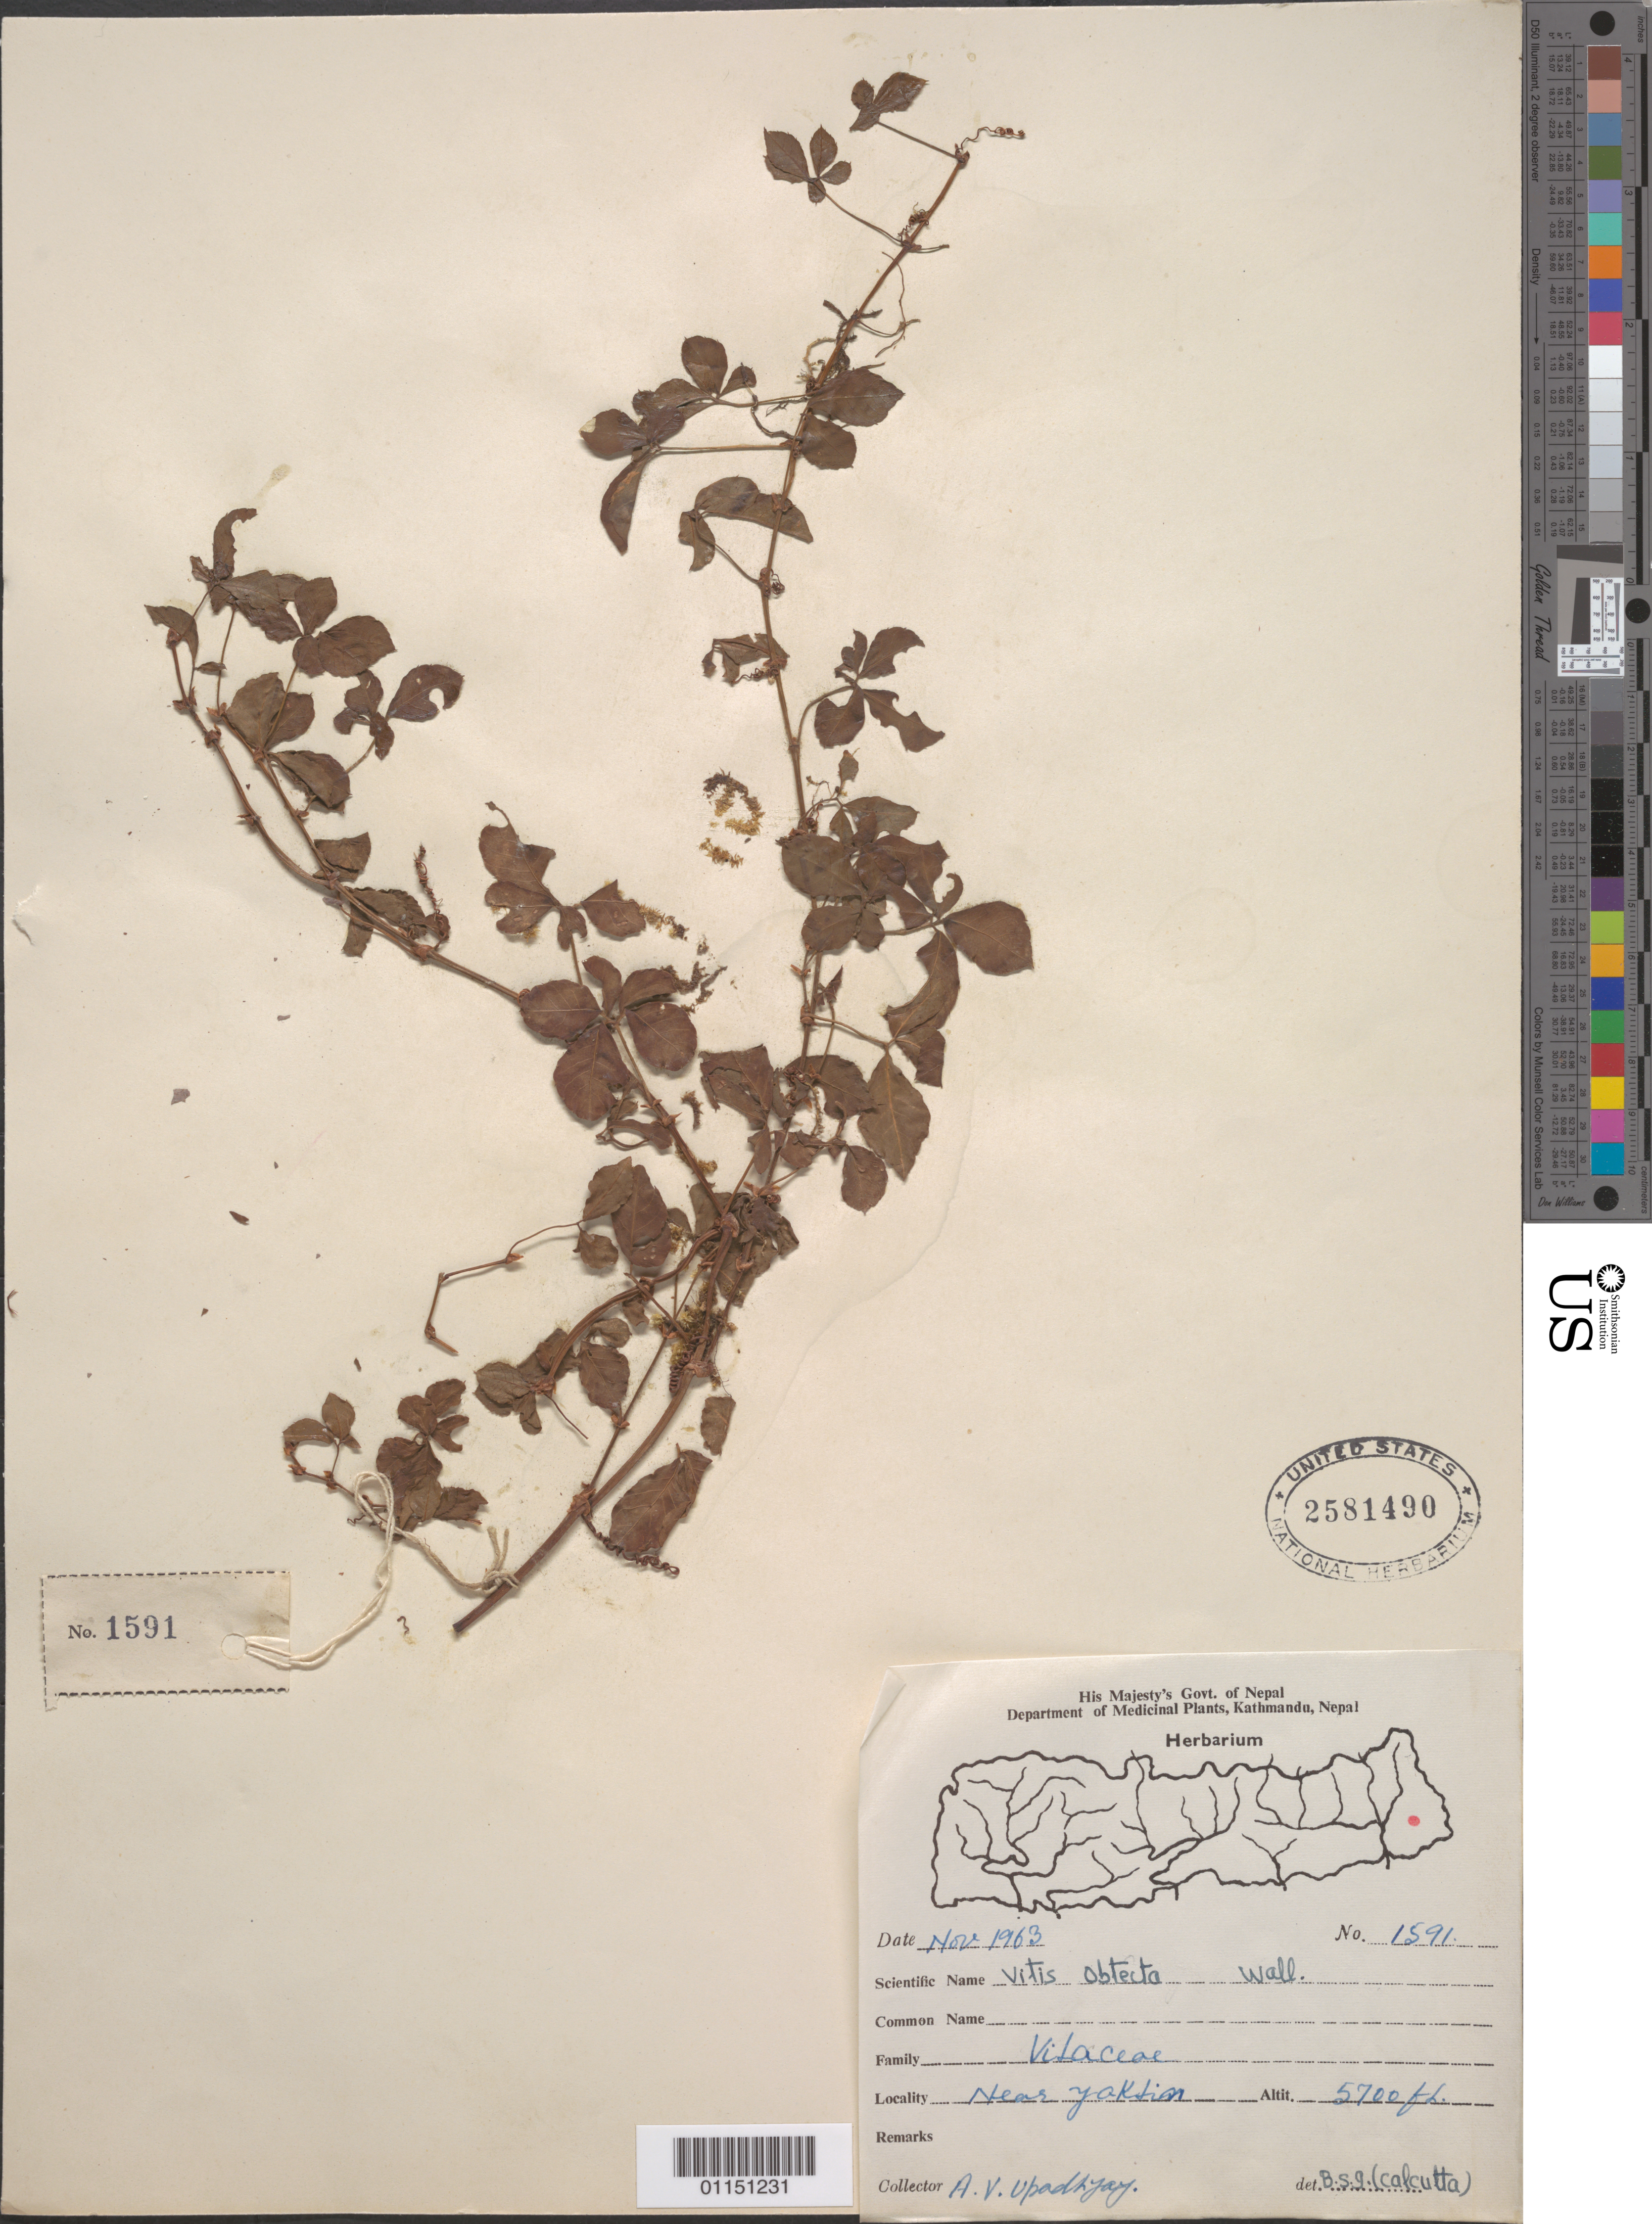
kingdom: Plantae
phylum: Tracheophyta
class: Magnoliopsida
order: Vitales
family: Vitaceae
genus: Vitis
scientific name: Vitis obtecta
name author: Wall. & M.A. Lawson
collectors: A. V. Upadhyay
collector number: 1591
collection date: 1963-11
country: Nepal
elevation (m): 1737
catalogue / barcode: US 1581490